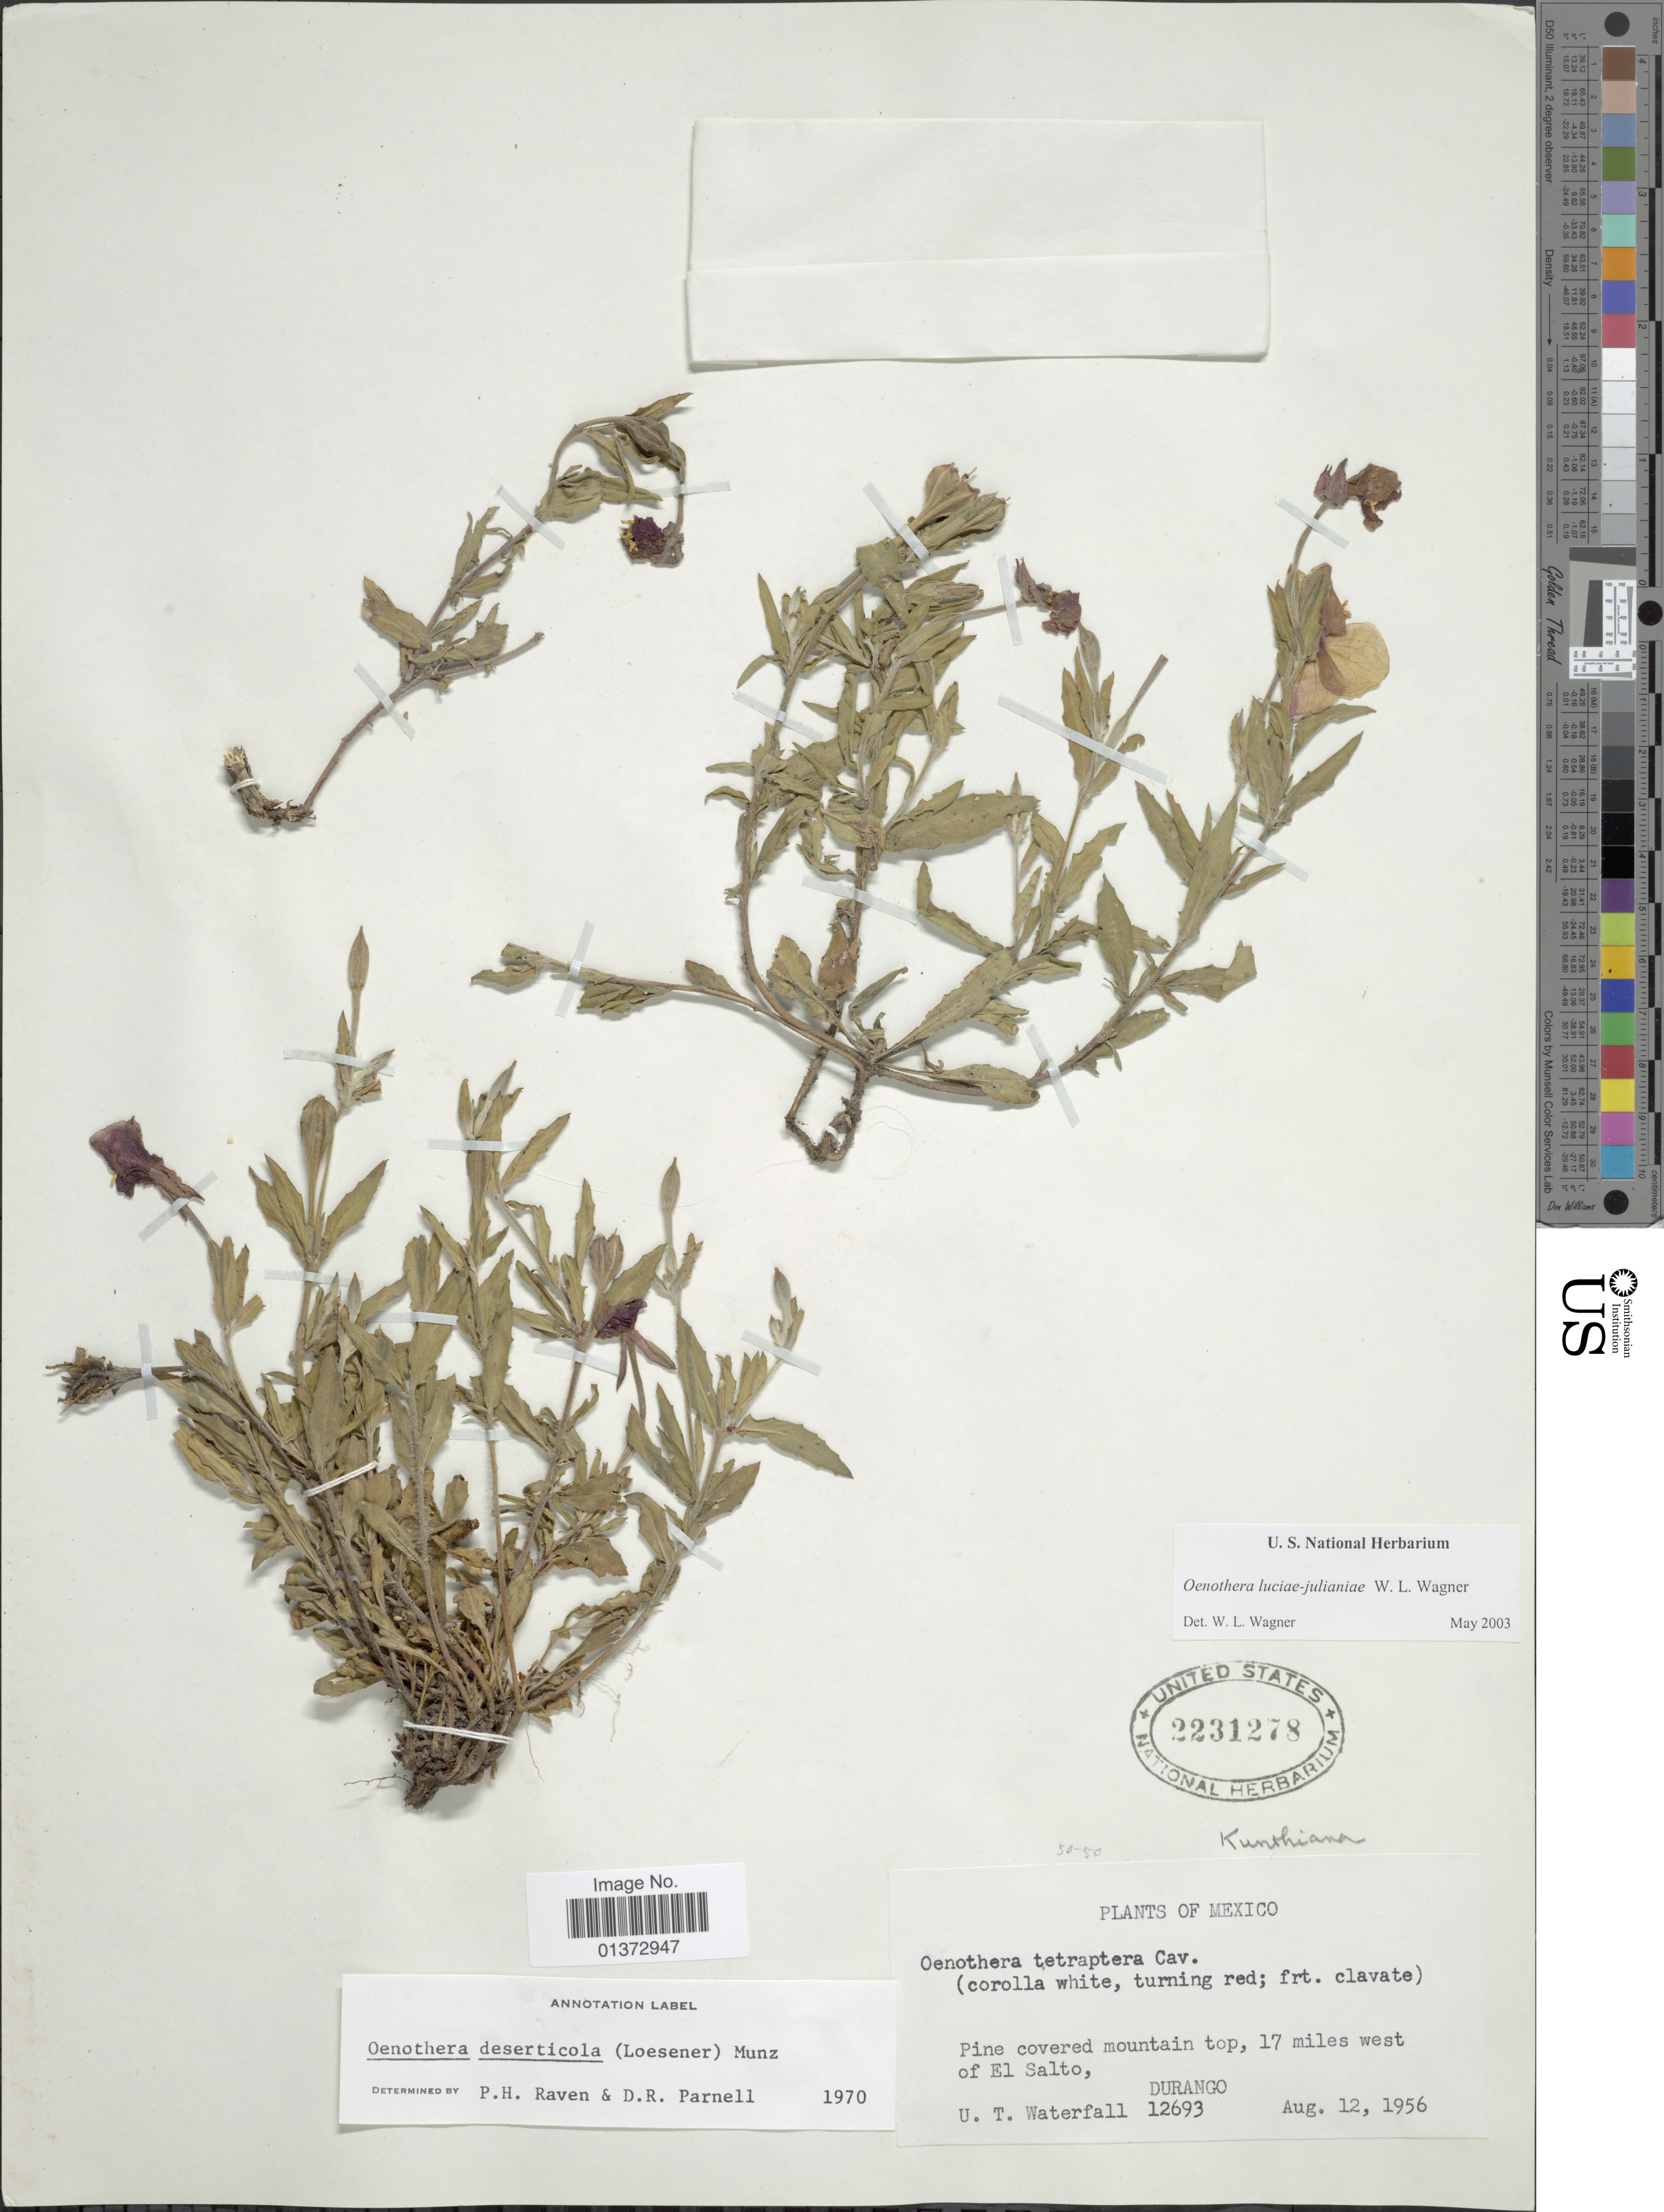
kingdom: Plantae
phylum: Tracheophyta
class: Magnoliopsida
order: Myrtales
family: Onagraceae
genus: Oenothera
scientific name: Oenothera luciae-julianiae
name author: W.L. Wagner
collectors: U. T. Waterfall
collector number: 12693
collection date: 1956-08-12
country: Mexico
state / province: Durango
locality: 17 miles west of El Salto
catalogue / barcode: US 2231278